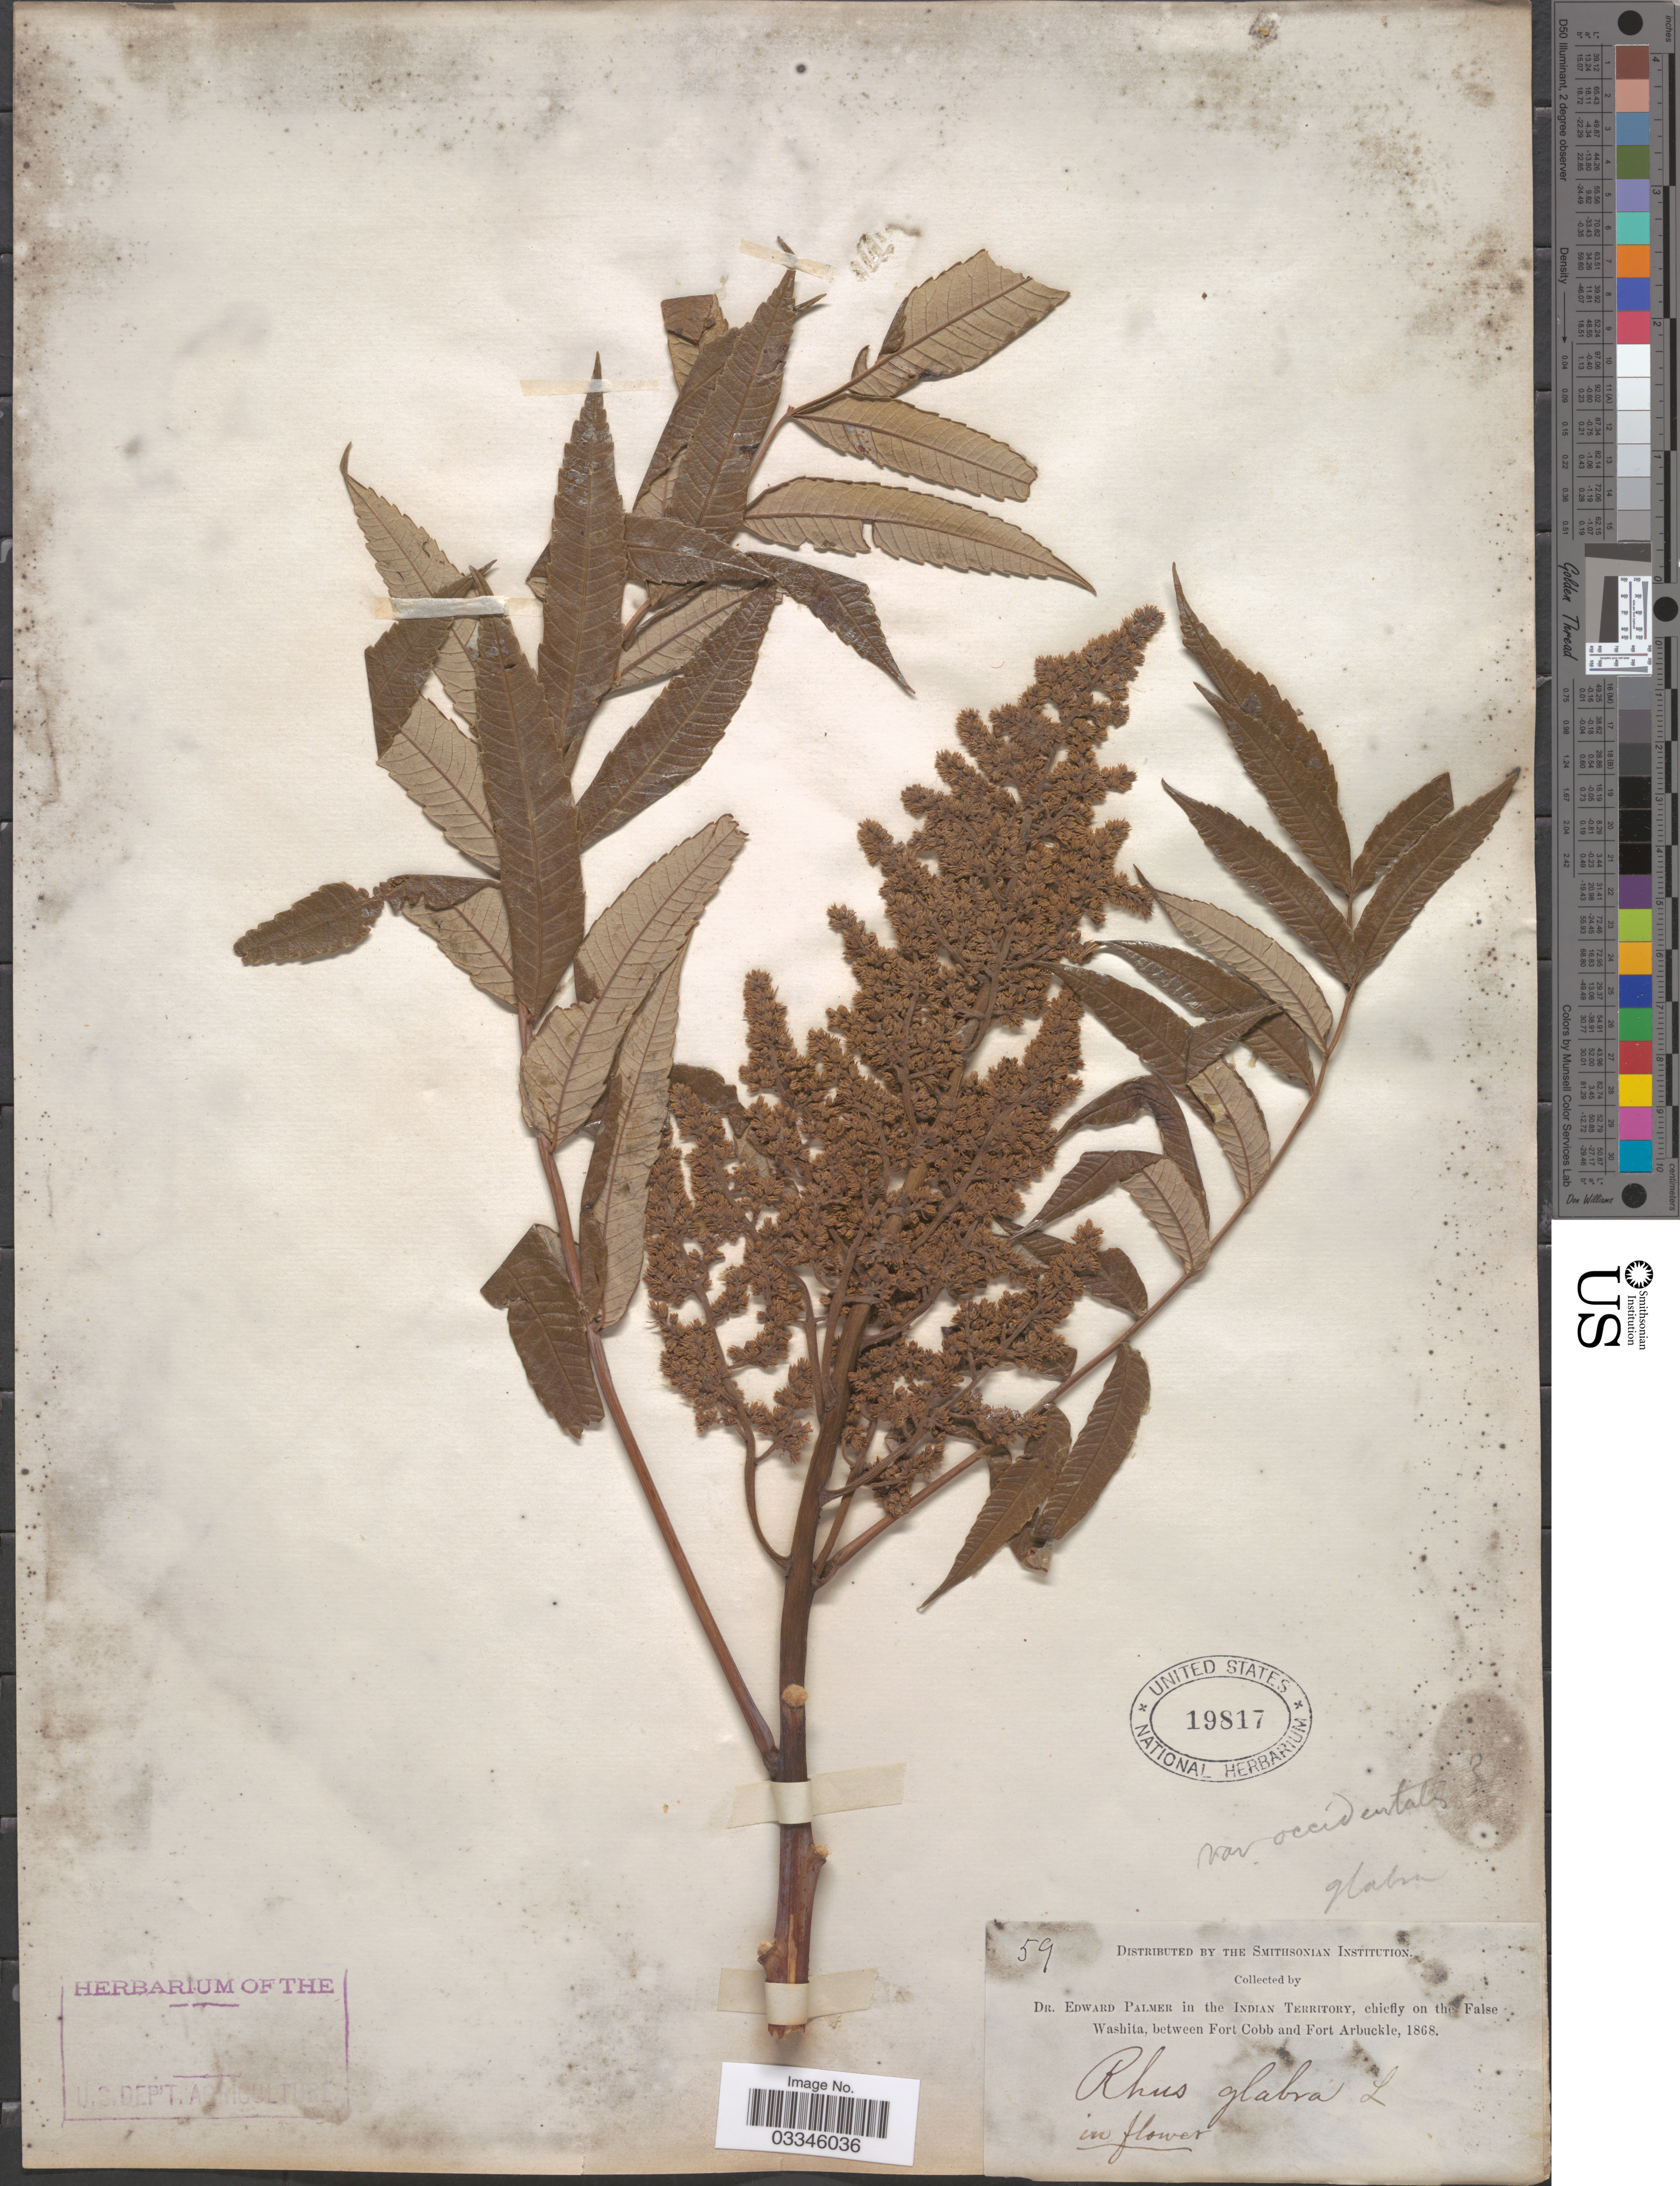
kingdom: Plantae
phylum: Tracheophyta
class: Magnoliopsida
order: Sapindales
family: Anacardiaceae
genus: Rhus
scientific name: Rhus glabra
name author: L.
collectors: E. Palmer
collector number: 59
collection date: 1868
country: United States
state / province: Oklahoma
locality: Indian Territory, chiefly on the False Washita, between Fort Cobb and Fort Arbuckle.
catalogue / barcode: US 19817